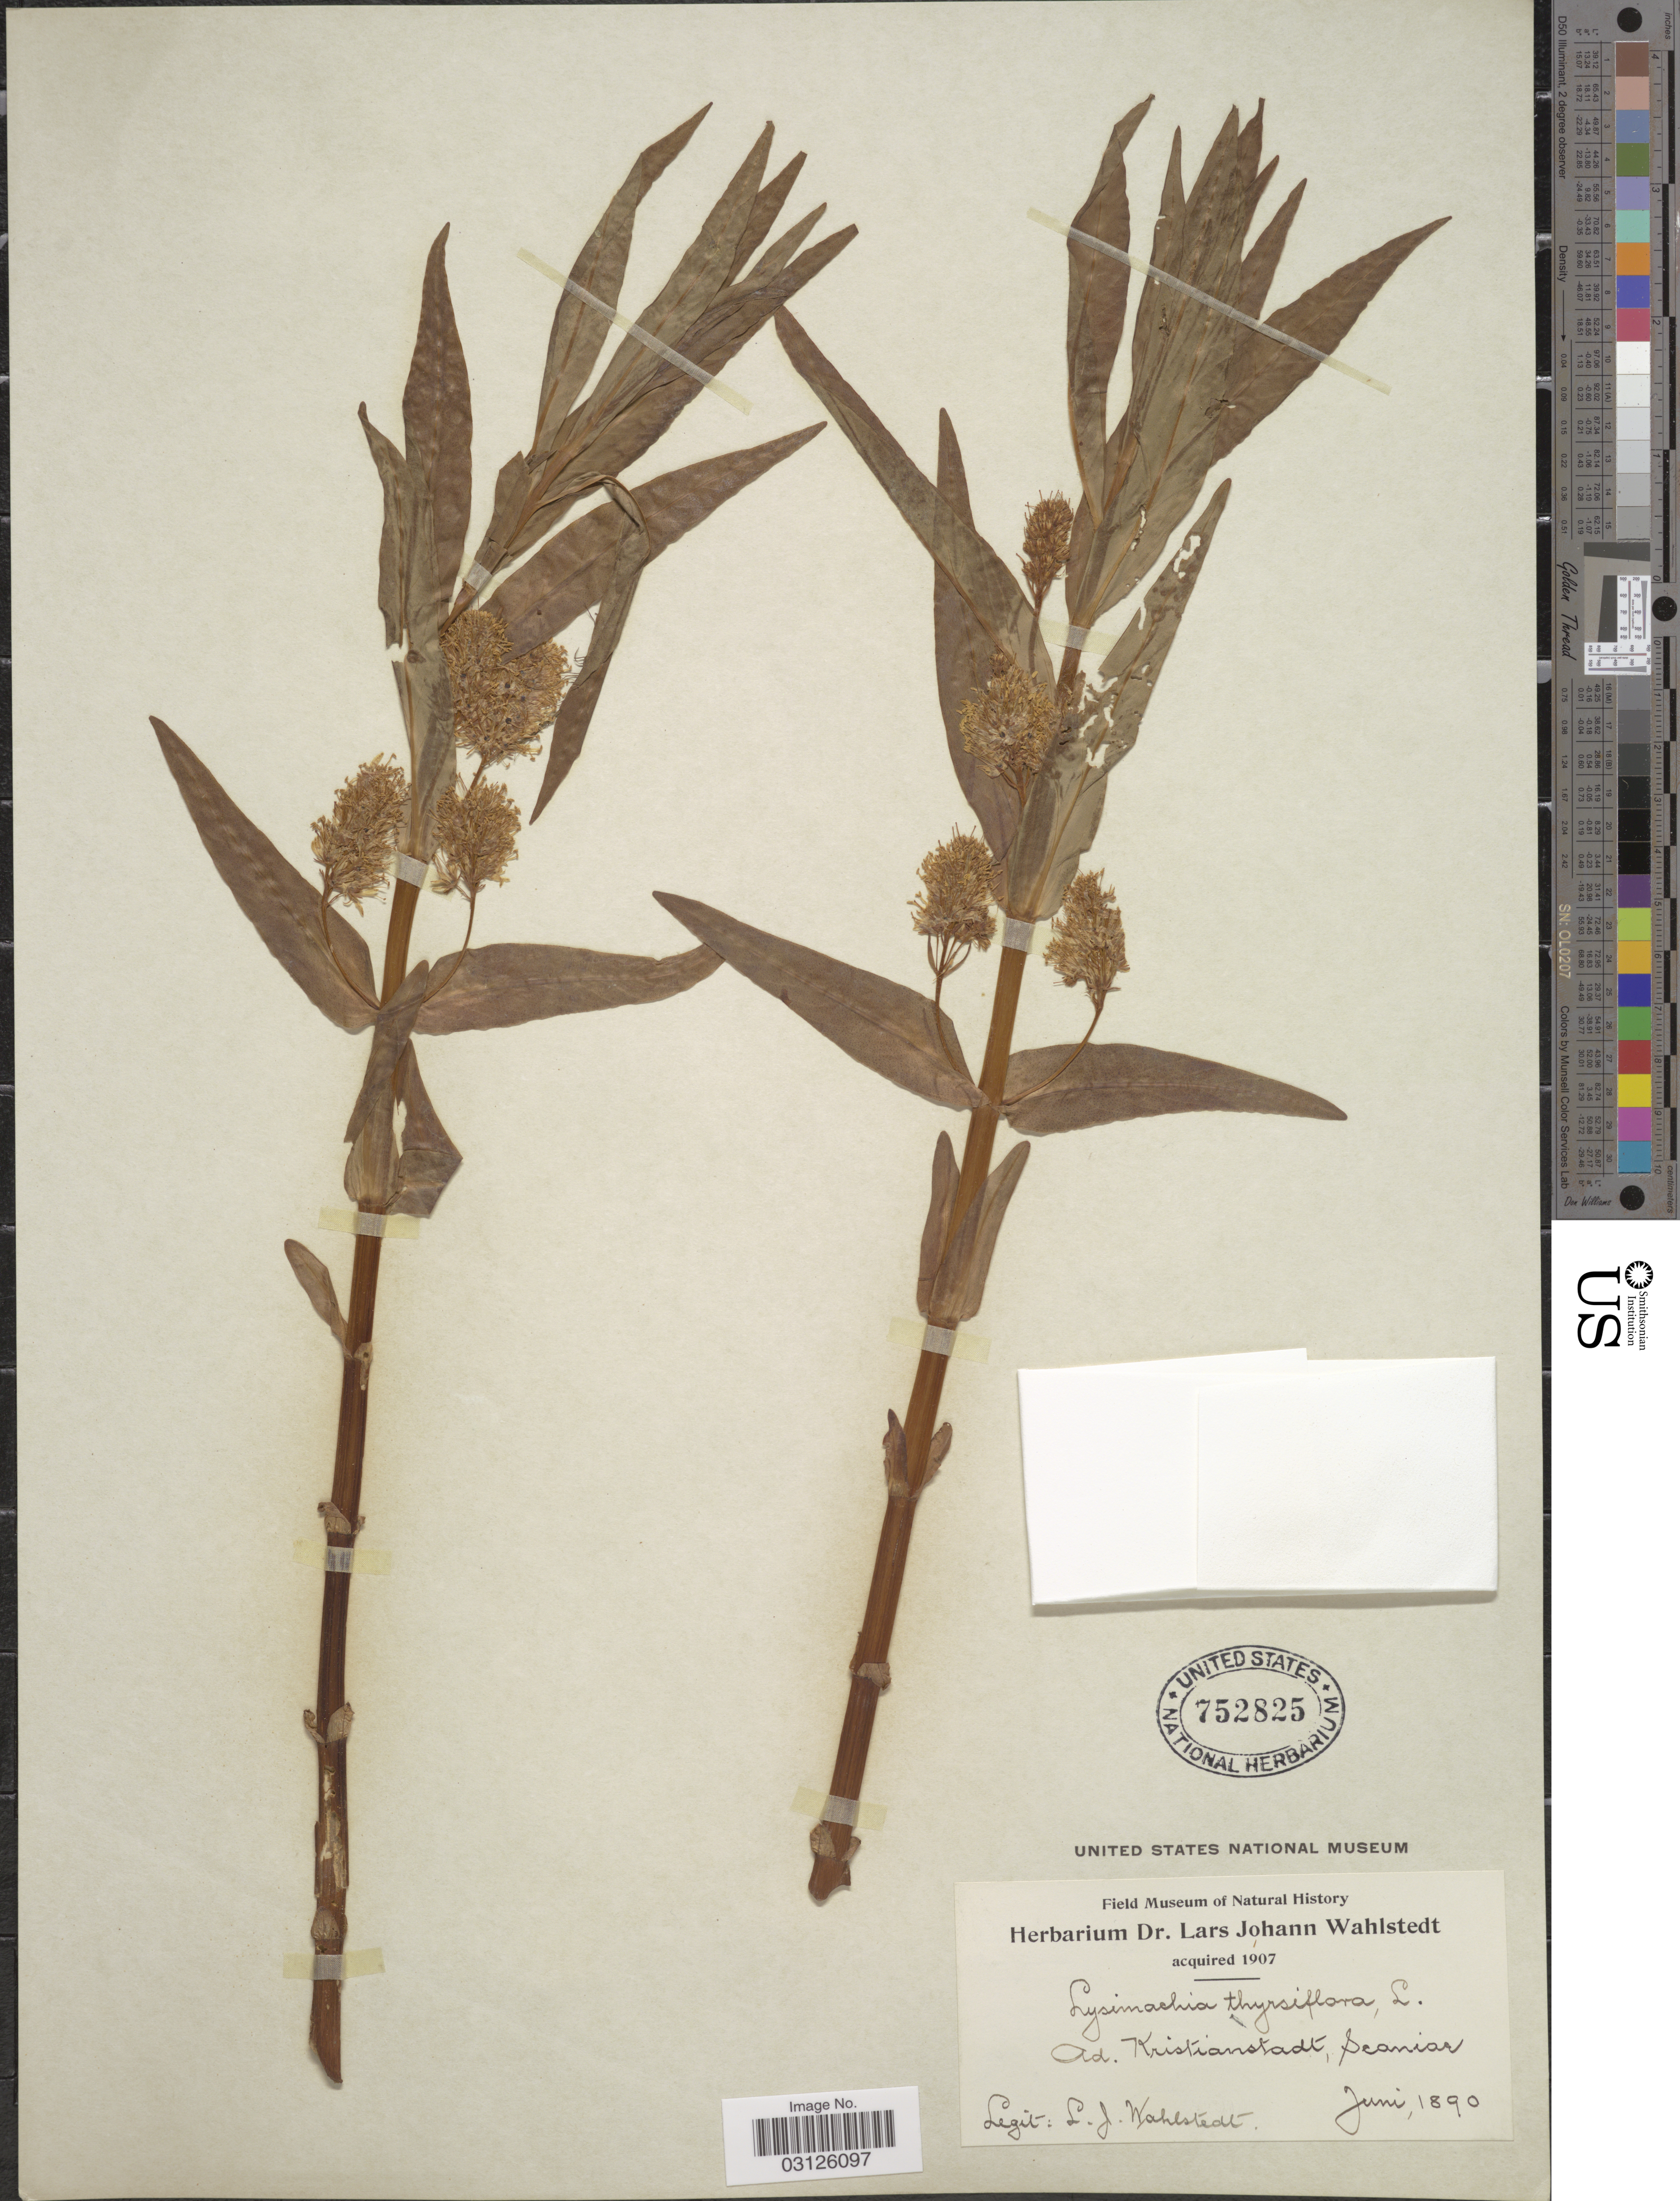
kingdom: Plantae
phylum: Tracheophyta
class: Magnoliopsida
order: Ericales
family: Primulaceae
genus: Lysimachia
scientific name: Lysimachia thyrsiflora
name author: L.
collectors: L. J. Wahlstedt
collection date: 1890-06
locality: Ad. Kristianstadt, Scaniar.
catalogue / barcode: US 752825